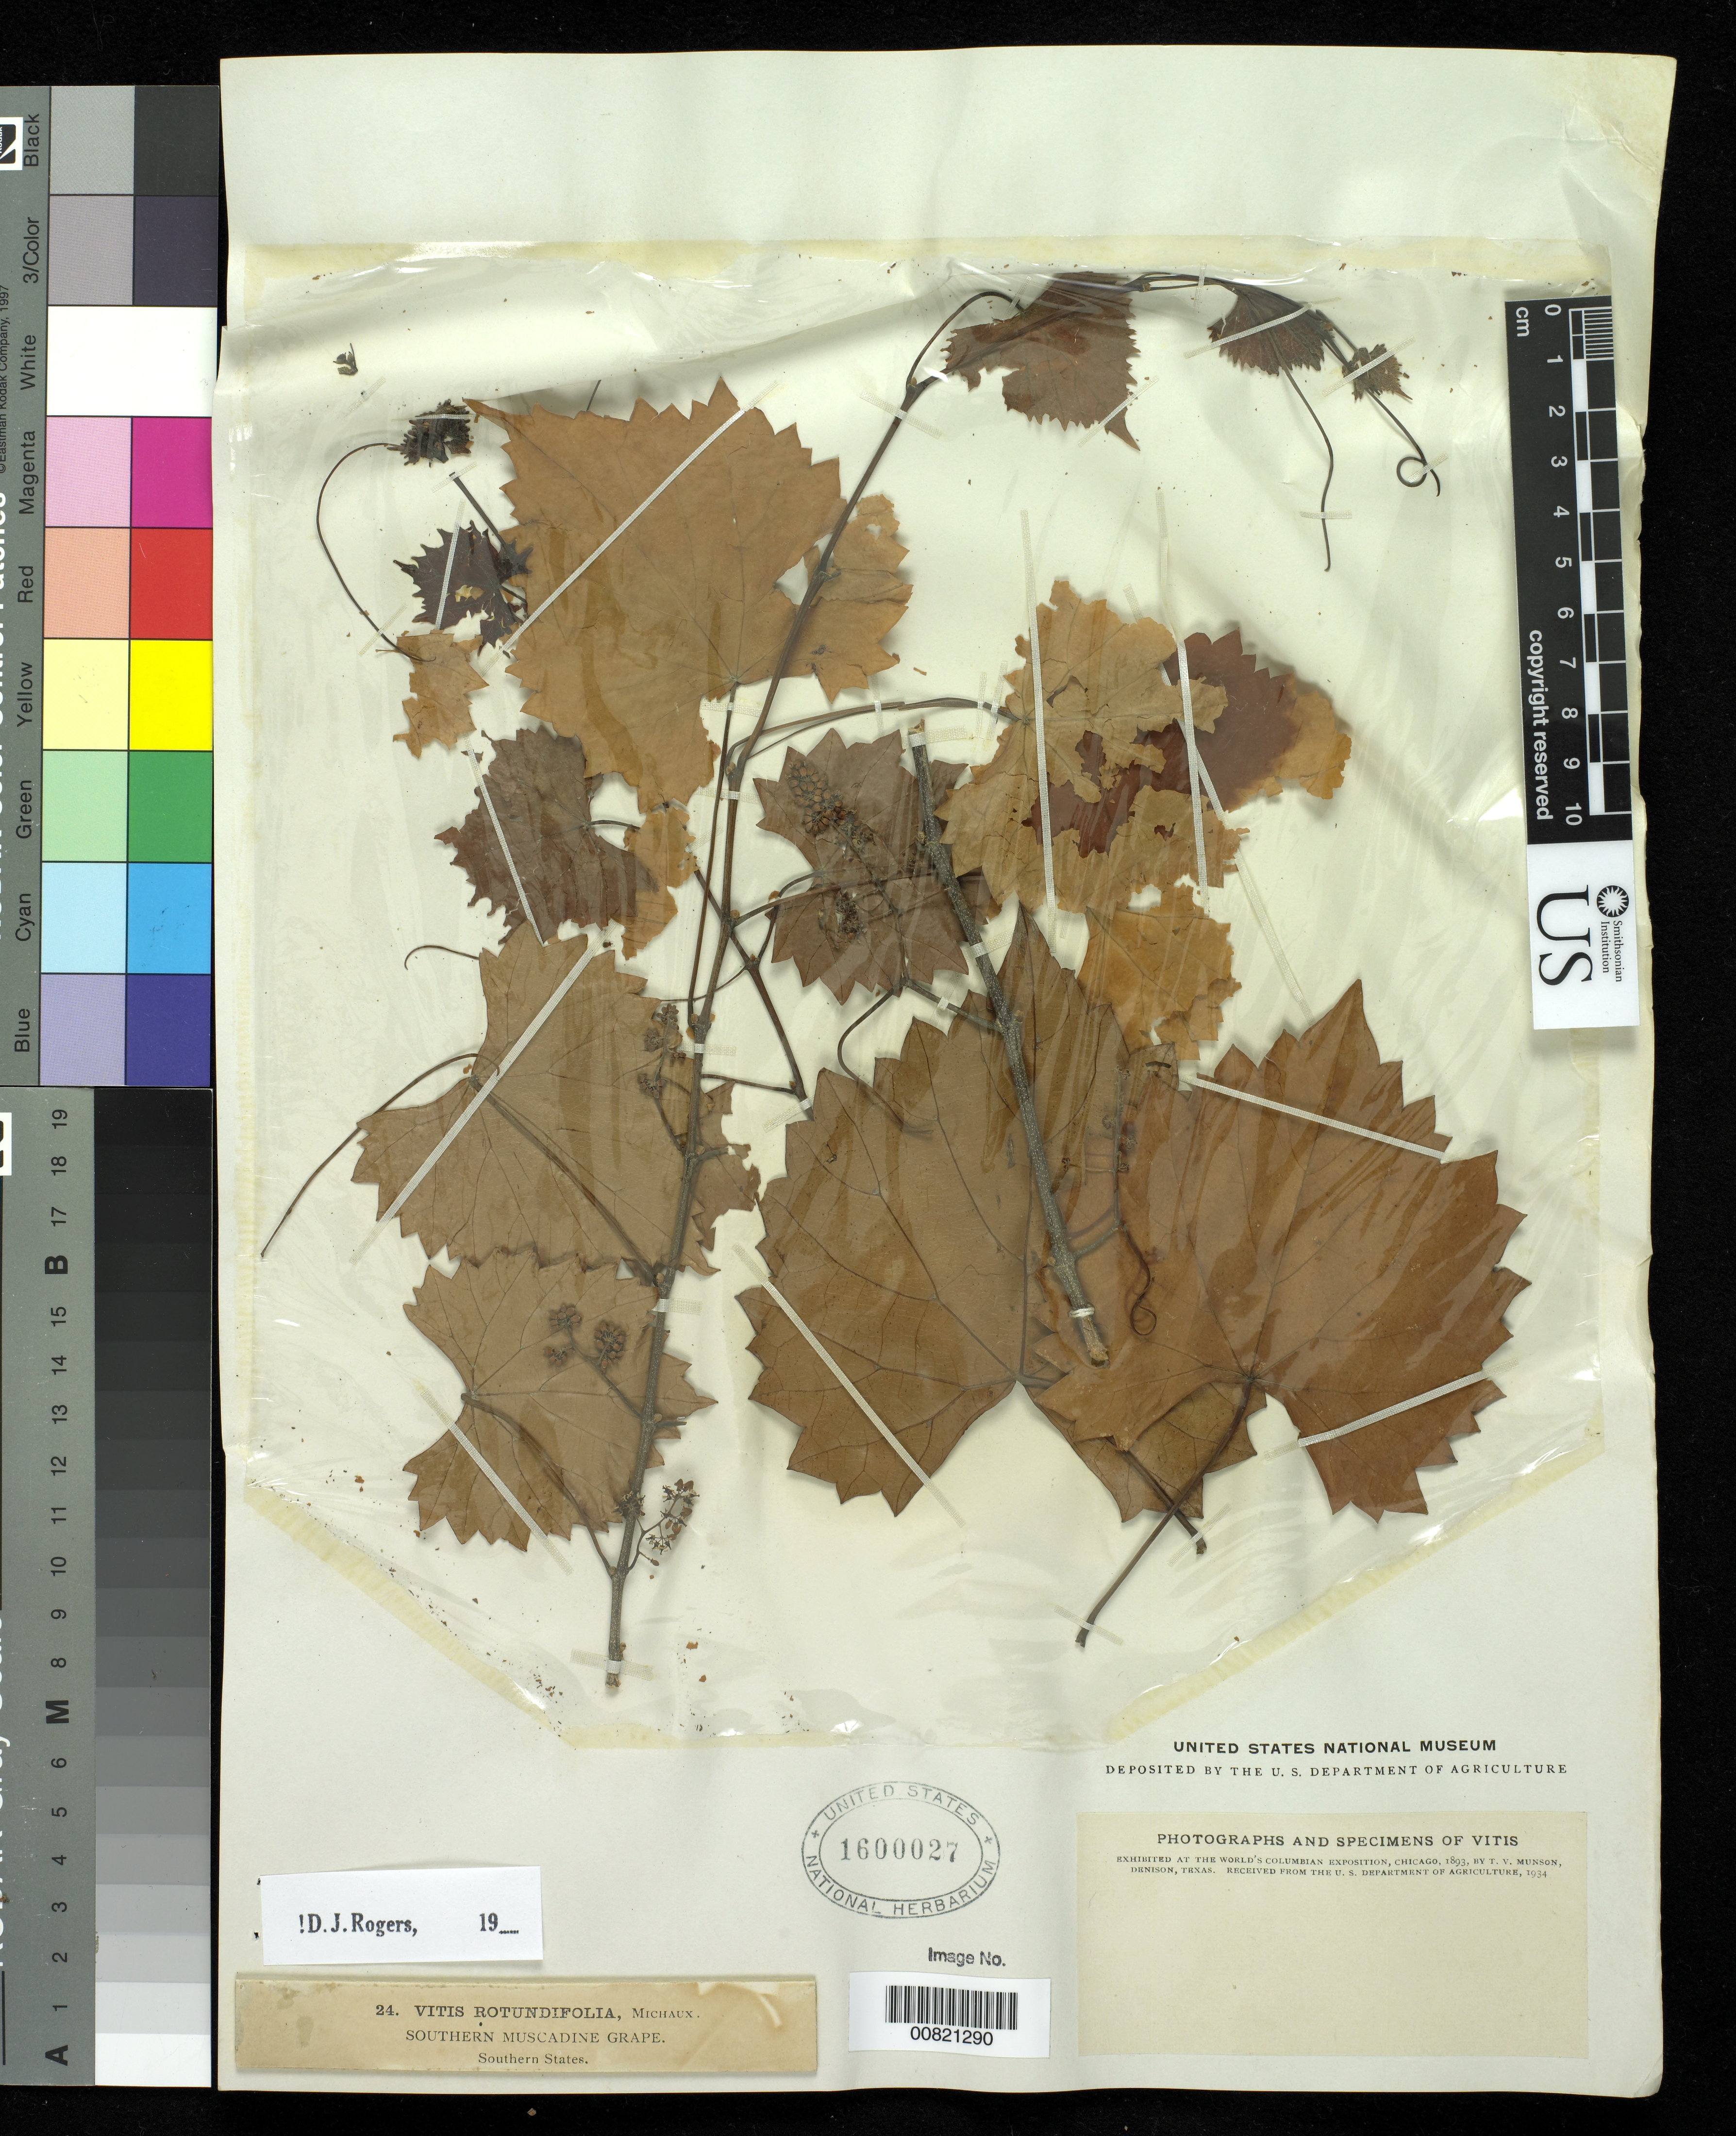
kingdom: Plantae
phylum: Tracheophyta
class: Magnoliopsida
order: Vitales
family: Vitaceae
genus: Vitis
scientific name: Vitis rotundifolia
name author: Michx.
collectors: T. V. Munson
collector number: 24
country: United States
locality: Southern States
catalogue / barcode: US 1600027